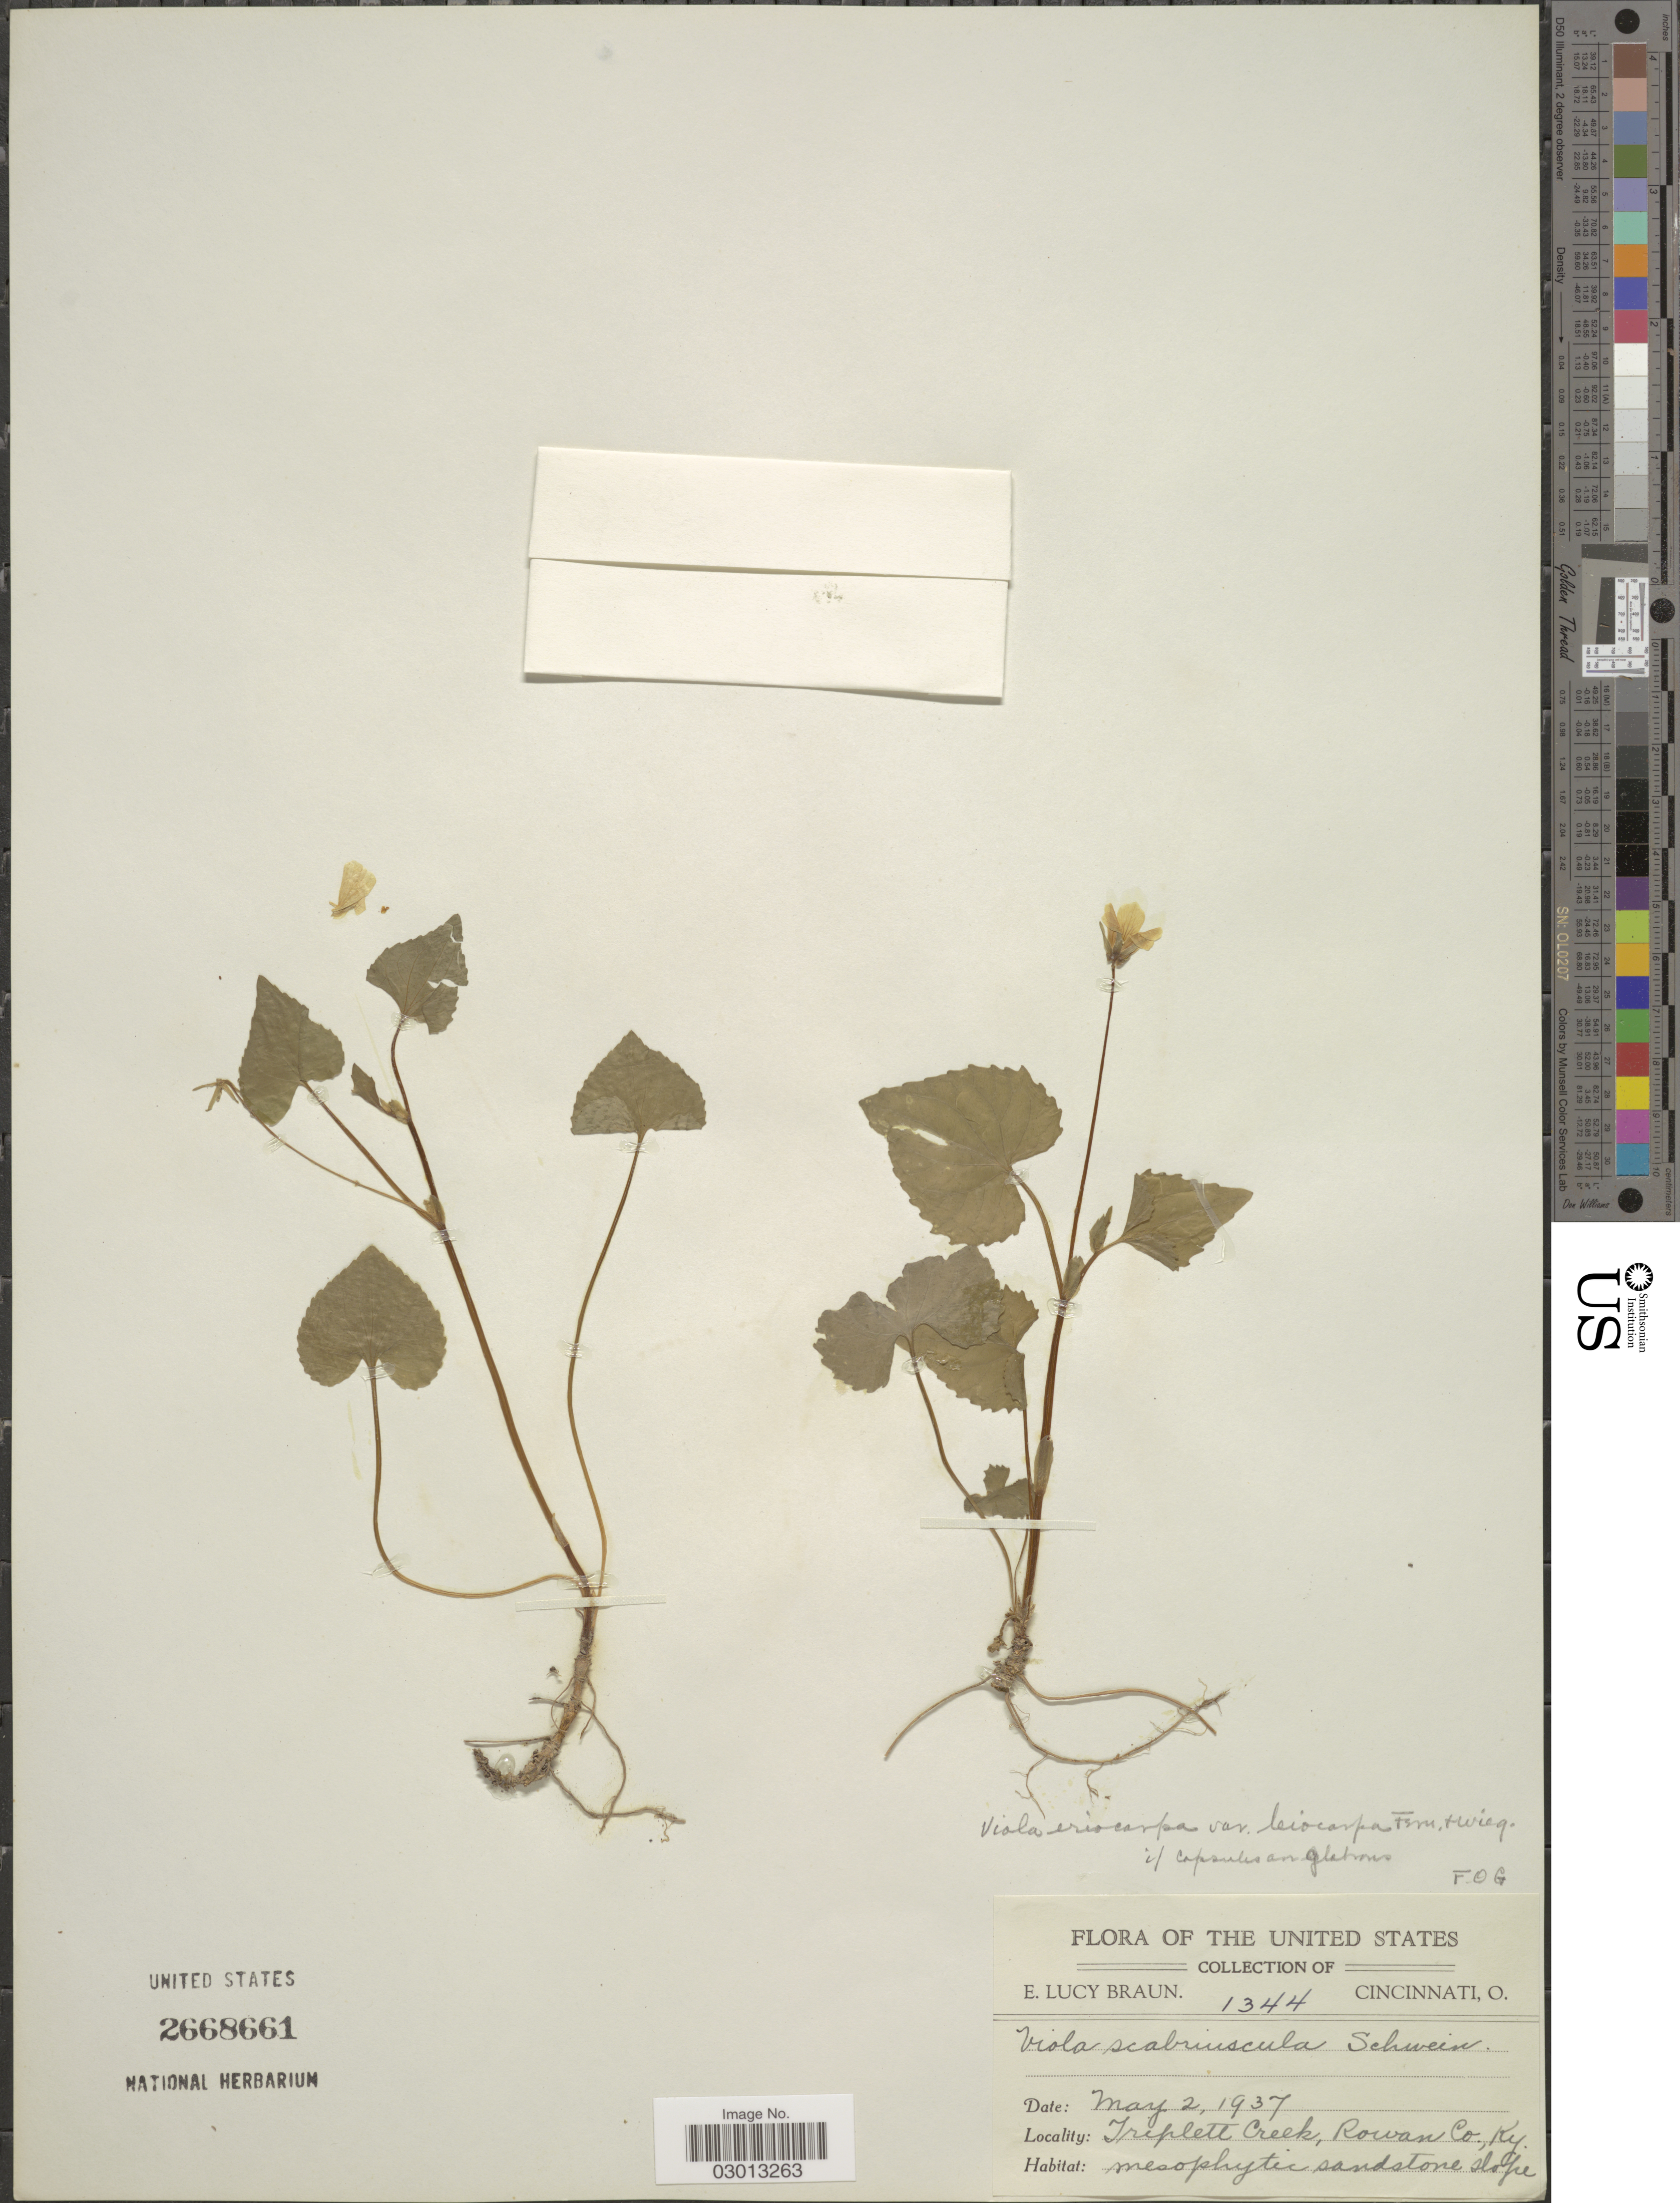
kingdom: Plantae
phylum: Tracheophyta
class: Magnoliopsida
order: Malpighiales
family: Violaceae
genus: Viola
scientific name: Viola pensylvanica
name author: Michx.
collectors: E. L. Braun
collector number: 1344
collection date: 1937-05-02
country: United States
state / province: Kentucky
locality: Triplett Creek, Rowan Co.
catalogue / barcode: US 2668661